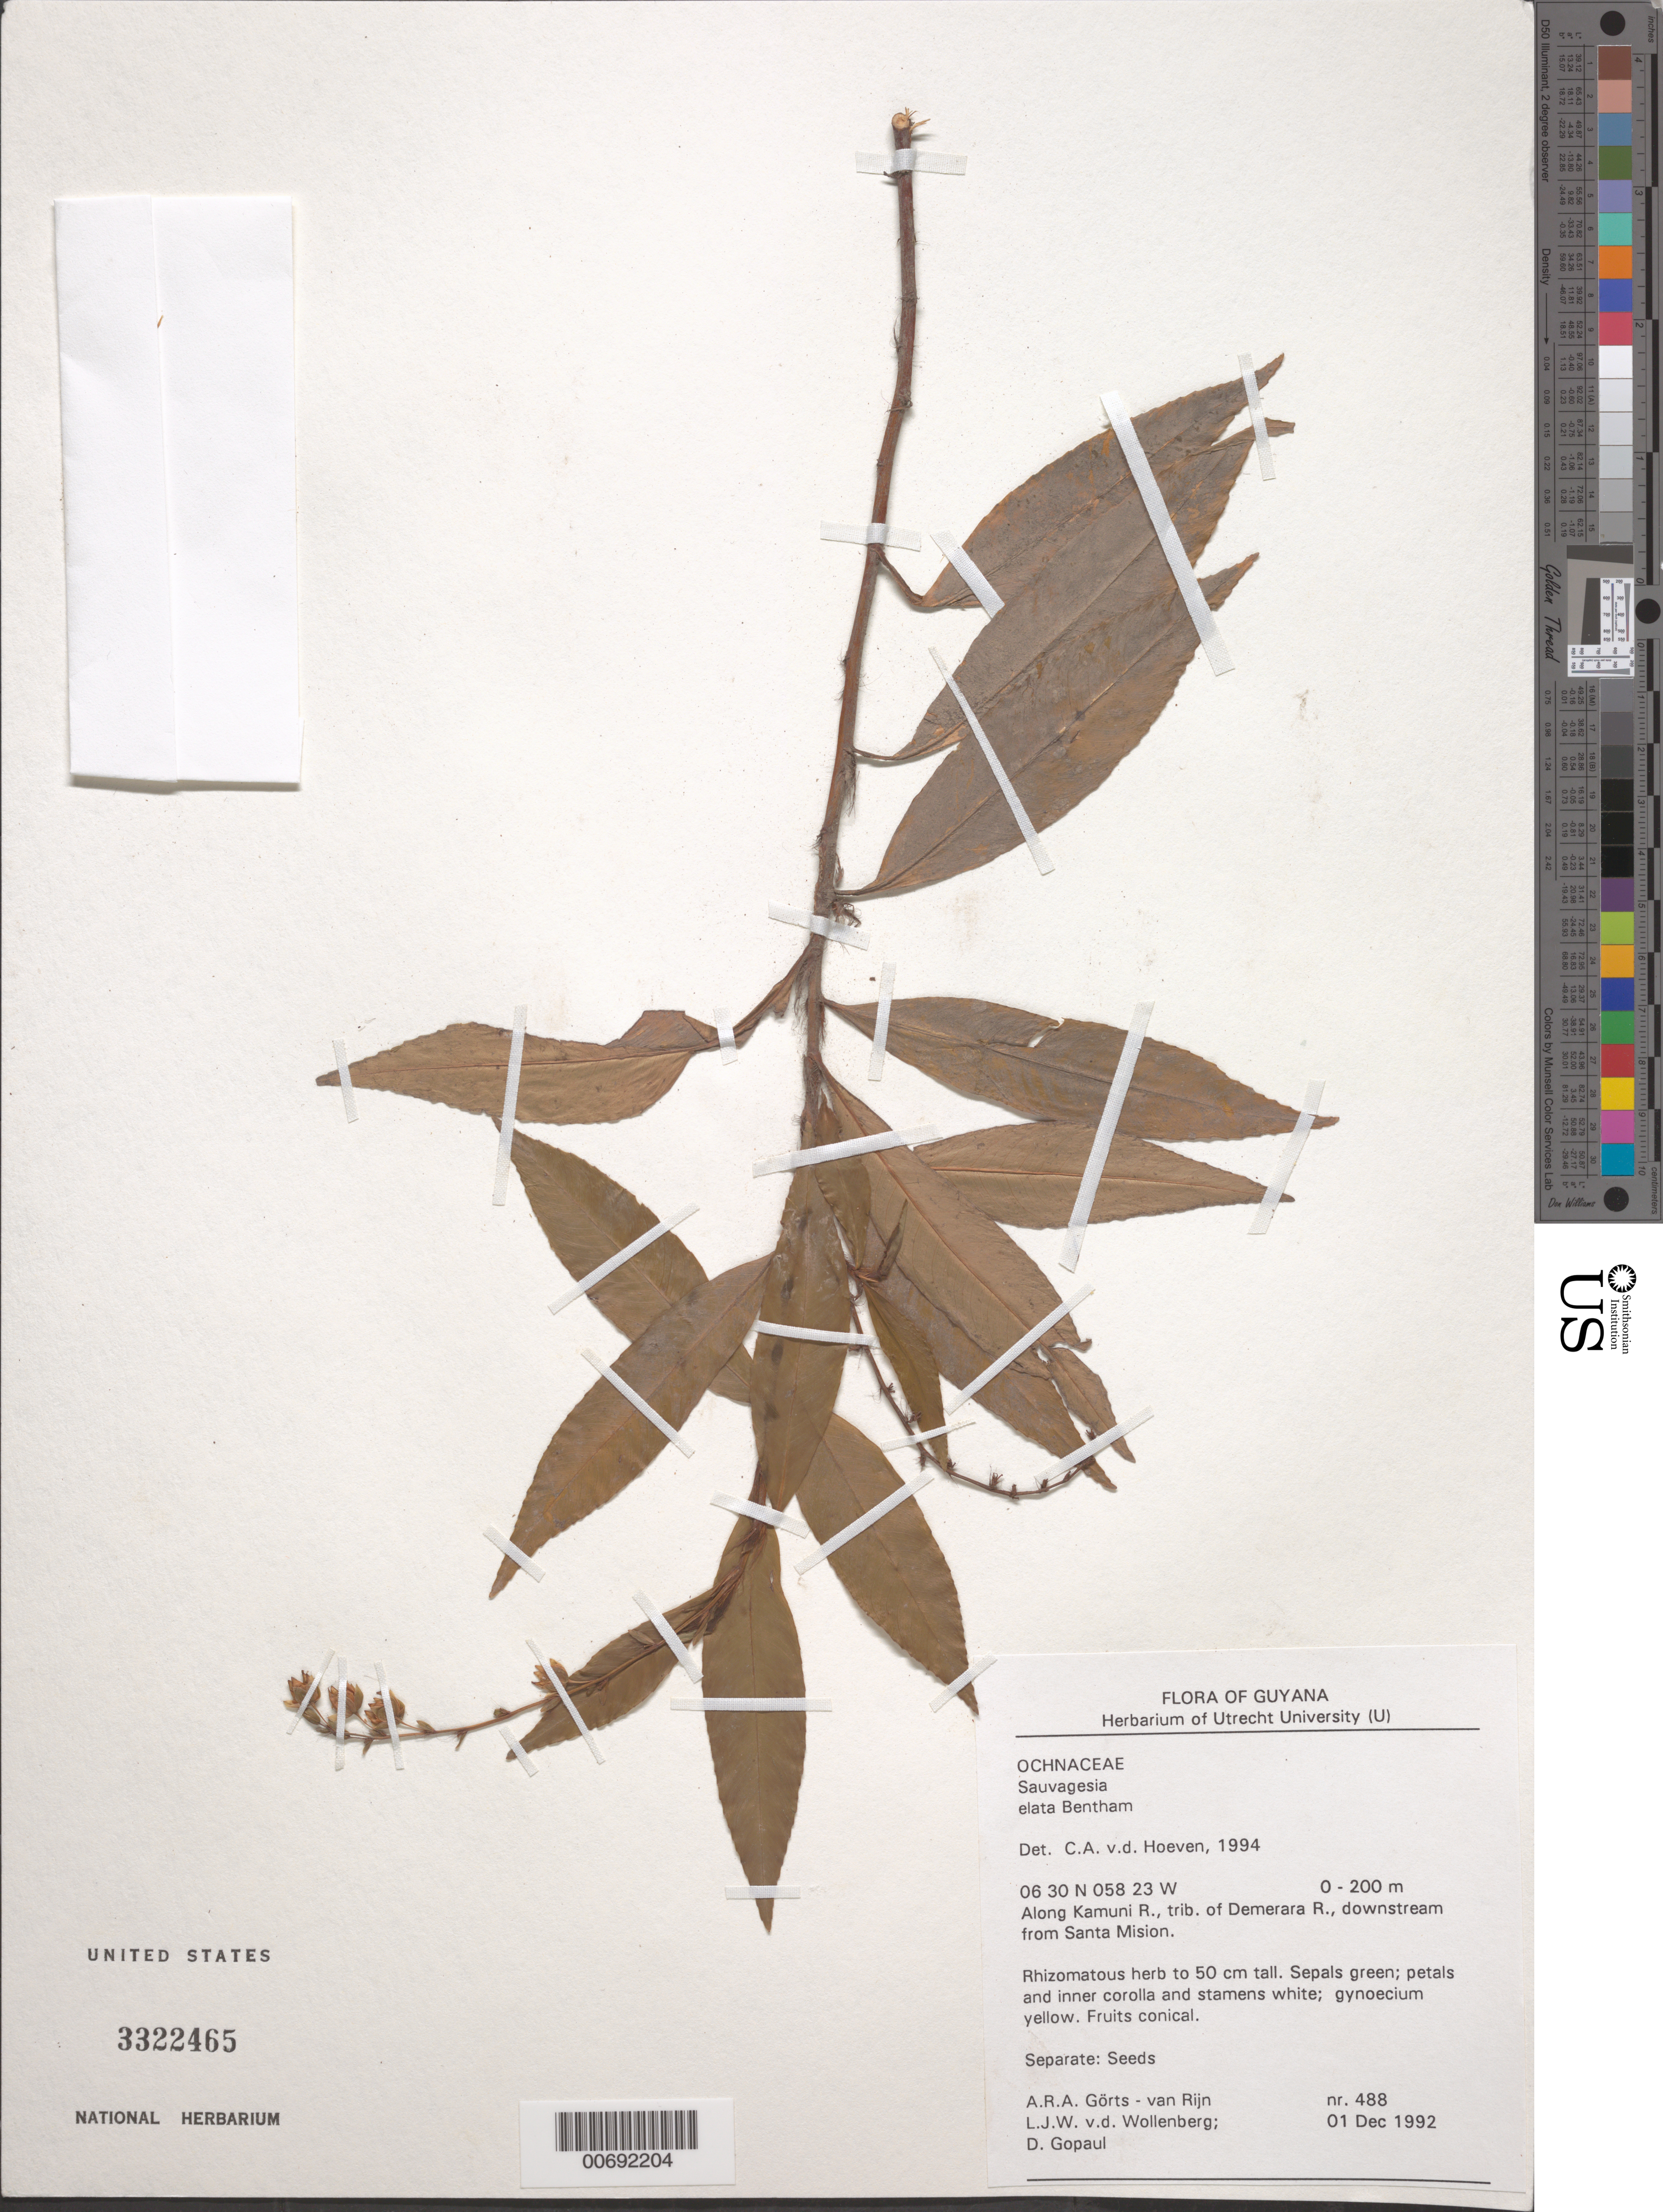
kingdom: Plantae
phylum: Tracheophyta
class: Magnoliopsida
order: Malpighiales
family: Ochnaceae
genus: Sauvagesia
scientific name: Sauvagesia elata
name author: Benth.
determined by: Hoeven, C. A. v.d.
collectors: A. .R. A. Görts-van Rijn, L. van der Wollenberg & D. Gopaul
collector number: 488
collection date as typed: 1-Dec-92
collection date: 1992-12-01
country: Guyana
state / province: Demerara-Mahaica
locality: Kamuni R., trib. of Demerara R., downstream from Santa Mission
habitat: Riverside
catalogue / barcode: US 3322465